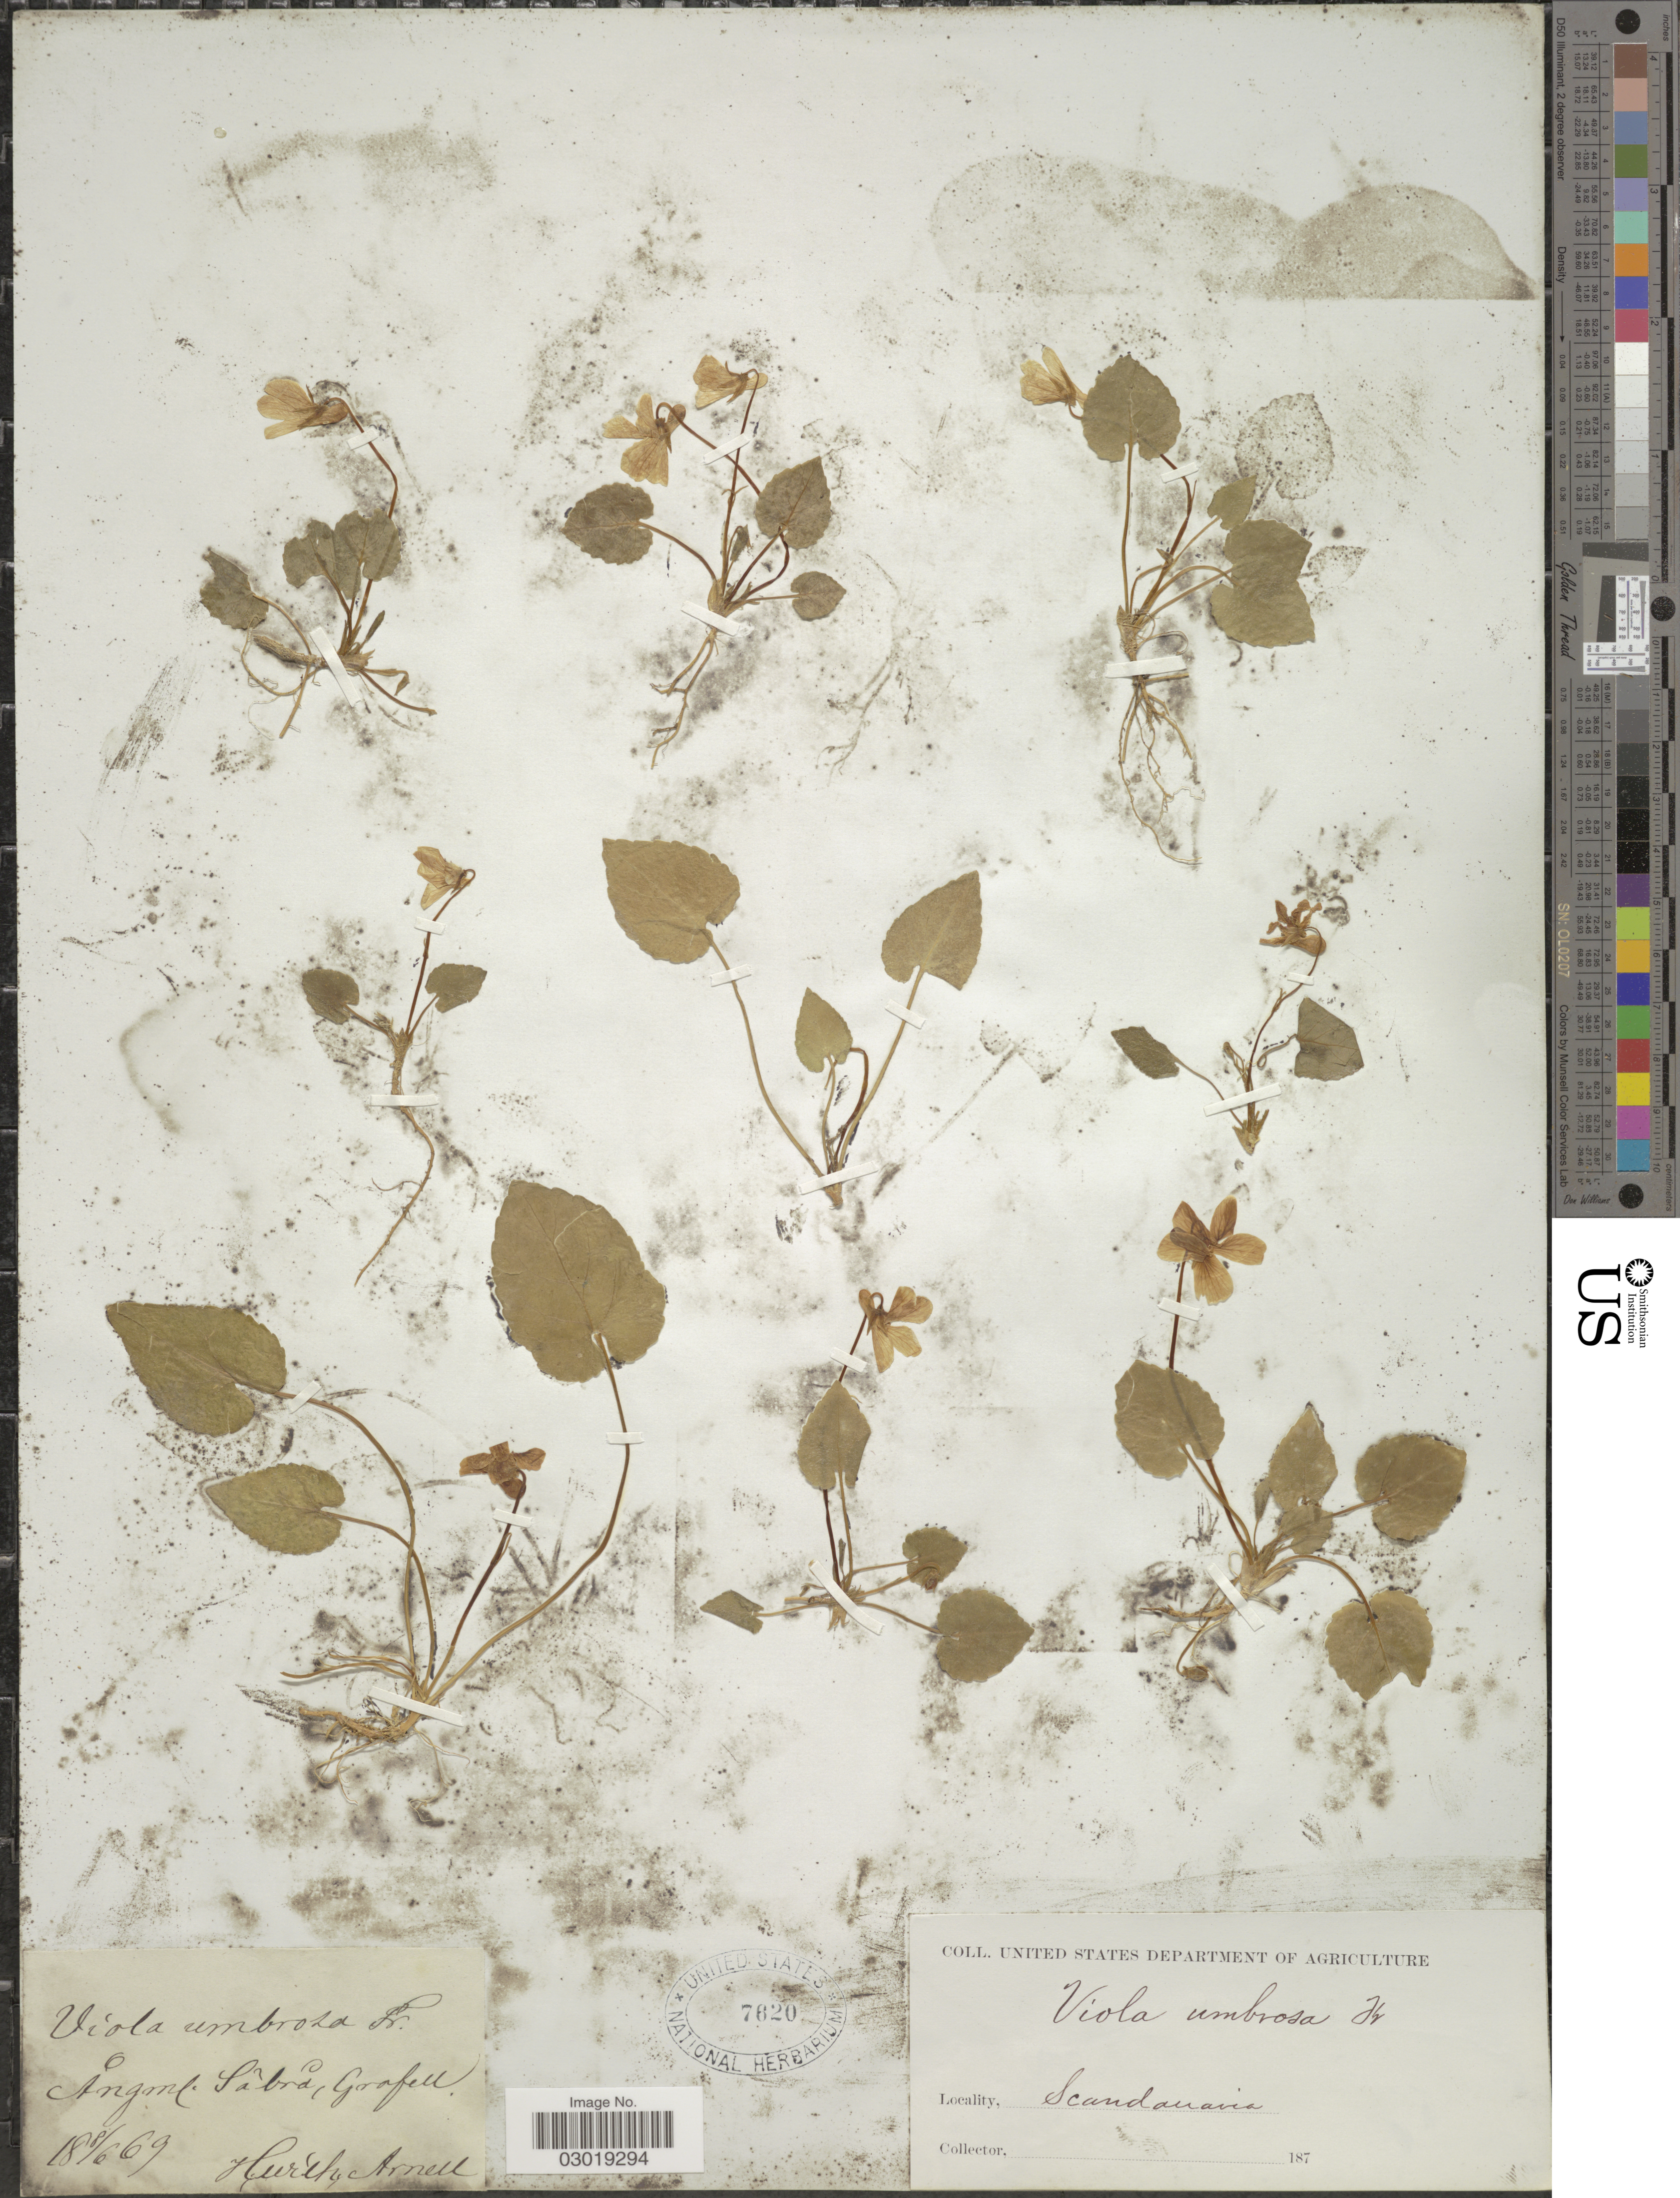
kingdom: Plantae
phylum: Tracheophyta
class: Magnoliopsida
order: Malpighiales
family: Violaceae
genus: Viola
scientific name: Viola selkirkii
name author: Pursh ex Goldie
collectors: H. W. Arnell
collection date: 1869-06-08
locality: Scandanavia. Angol (Sabrå, Grafen)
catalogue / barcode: US 7620